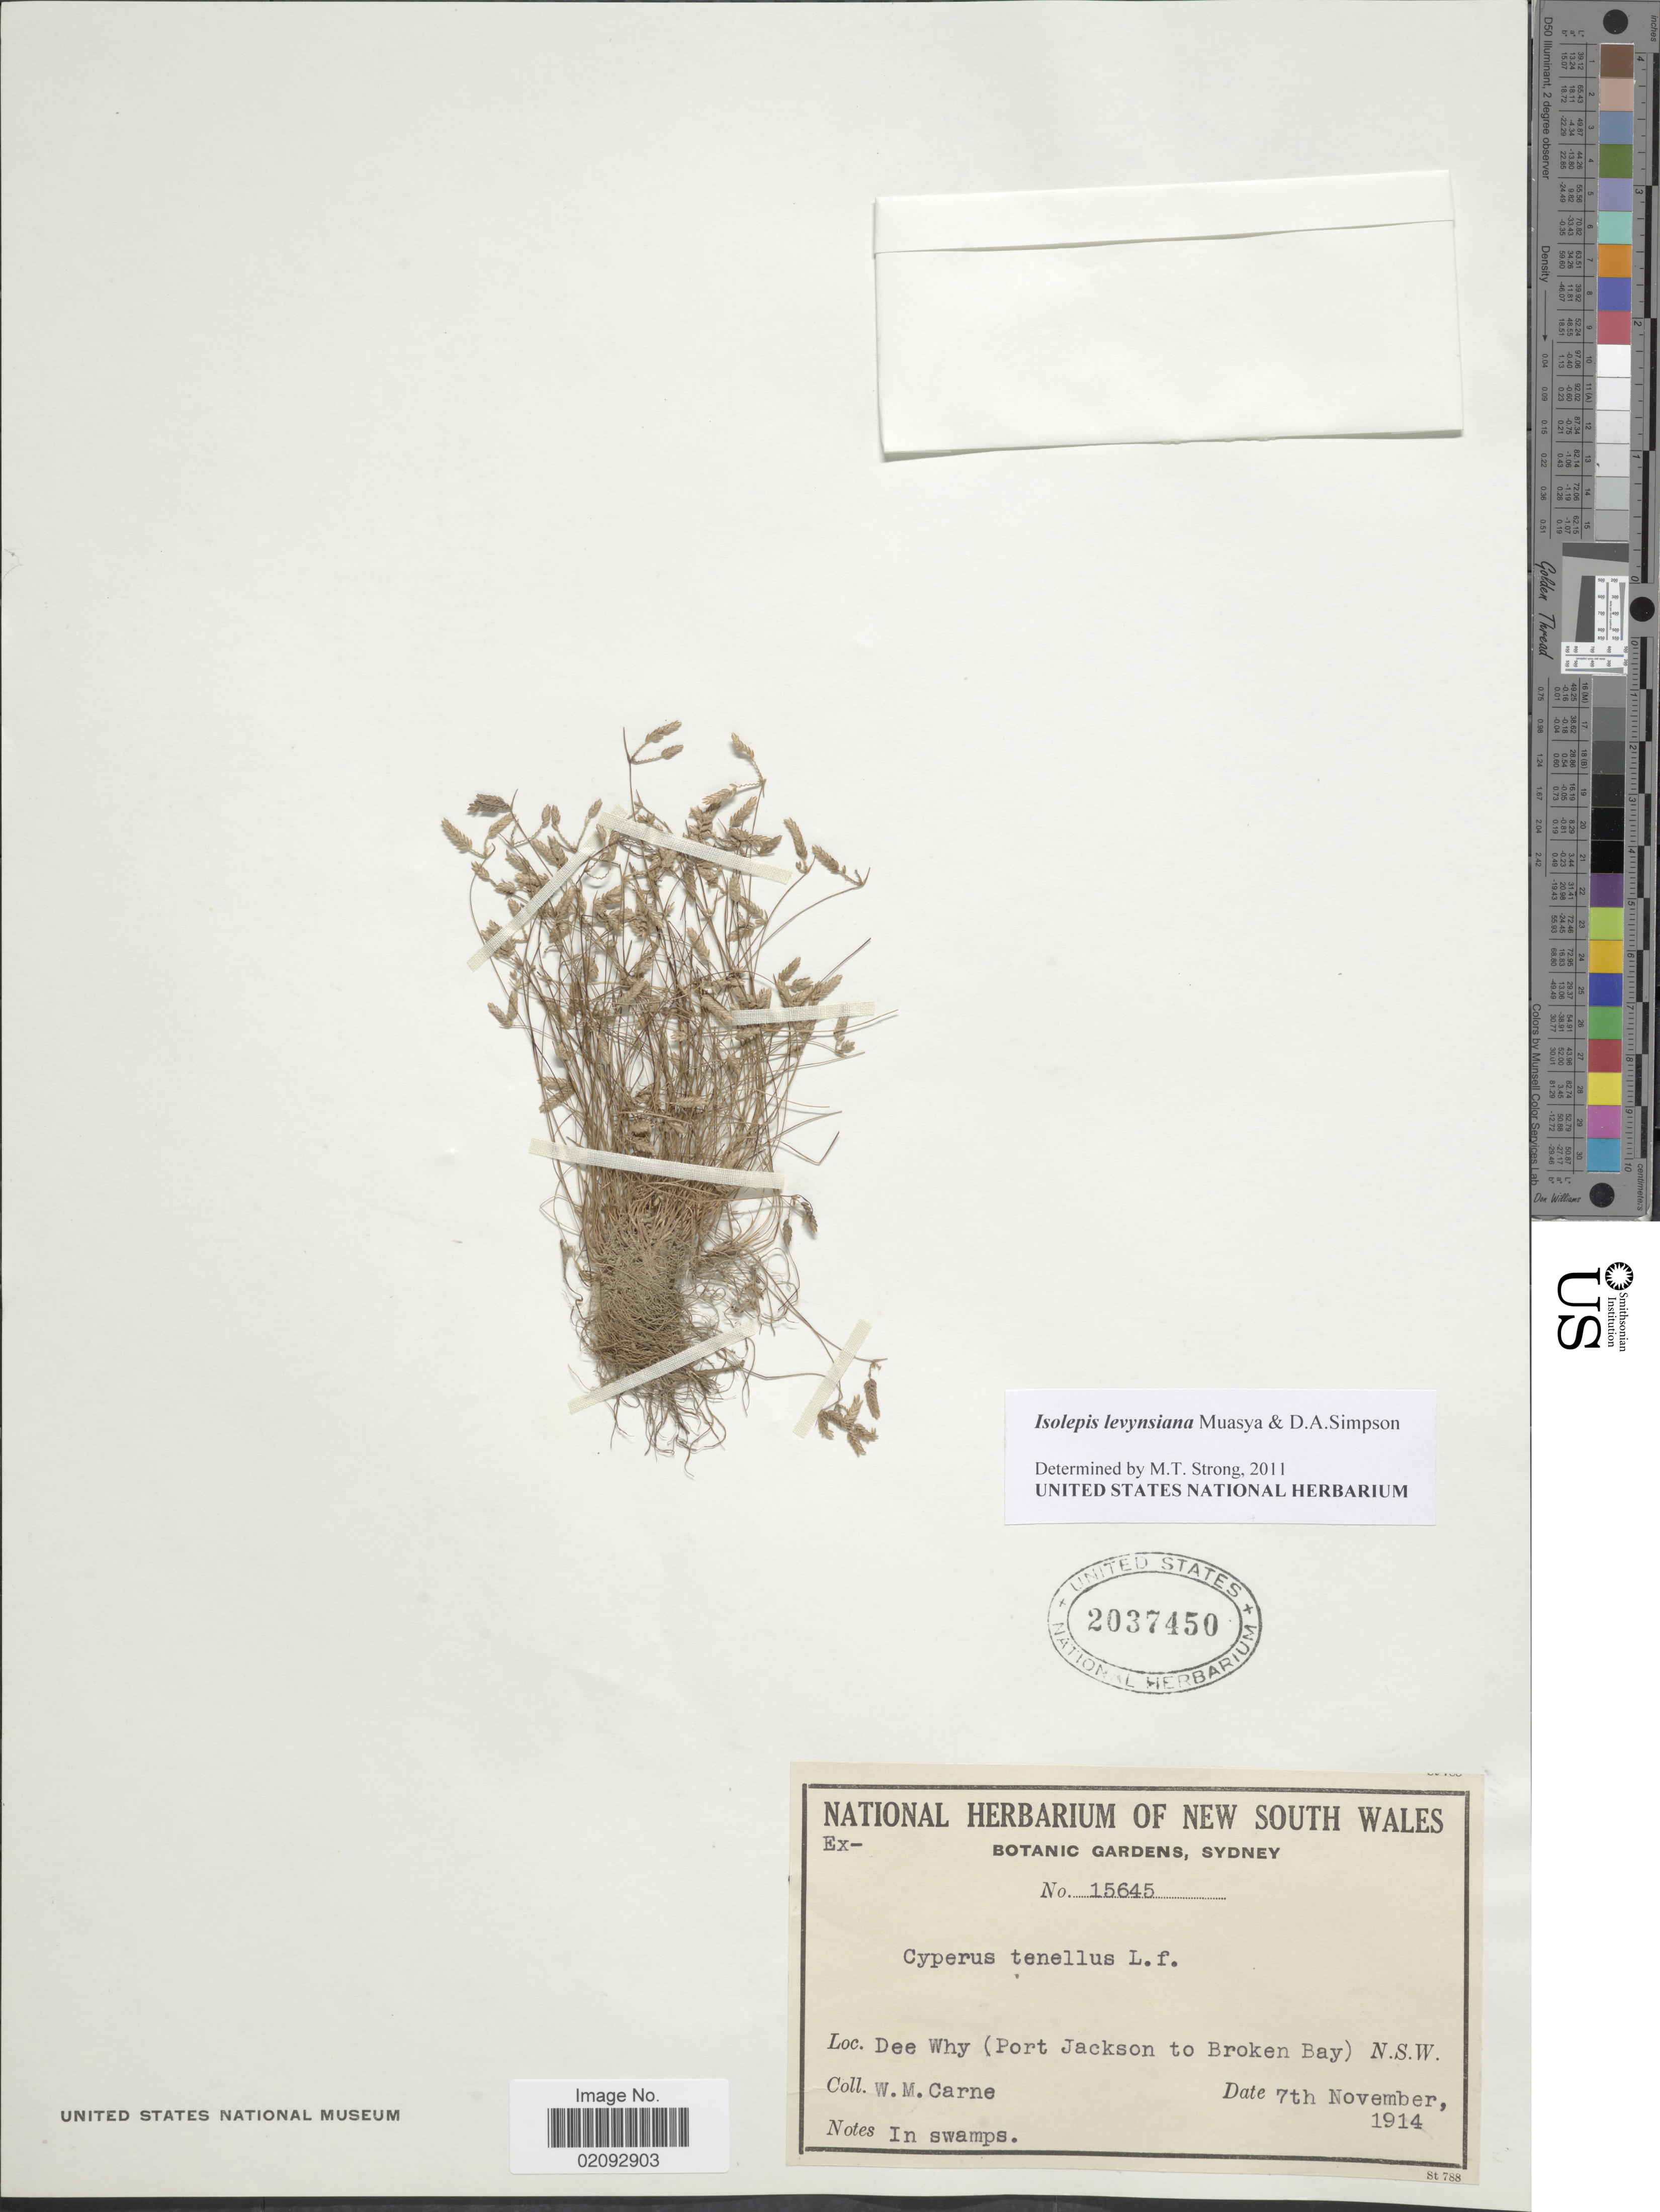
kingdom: Plantae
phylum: Tracheophyta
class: Liliopsida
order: Poales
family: Cyperaceae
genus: Isolepis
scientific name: Isolepis levynsiana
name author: Muasya & D.A. Simpson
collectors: W. Carne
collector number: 15645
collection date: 1914-11-07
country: Australia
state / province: New South Wales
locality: Dee Why (Port Jackson to Broken Bay)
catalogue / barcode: US 2037450